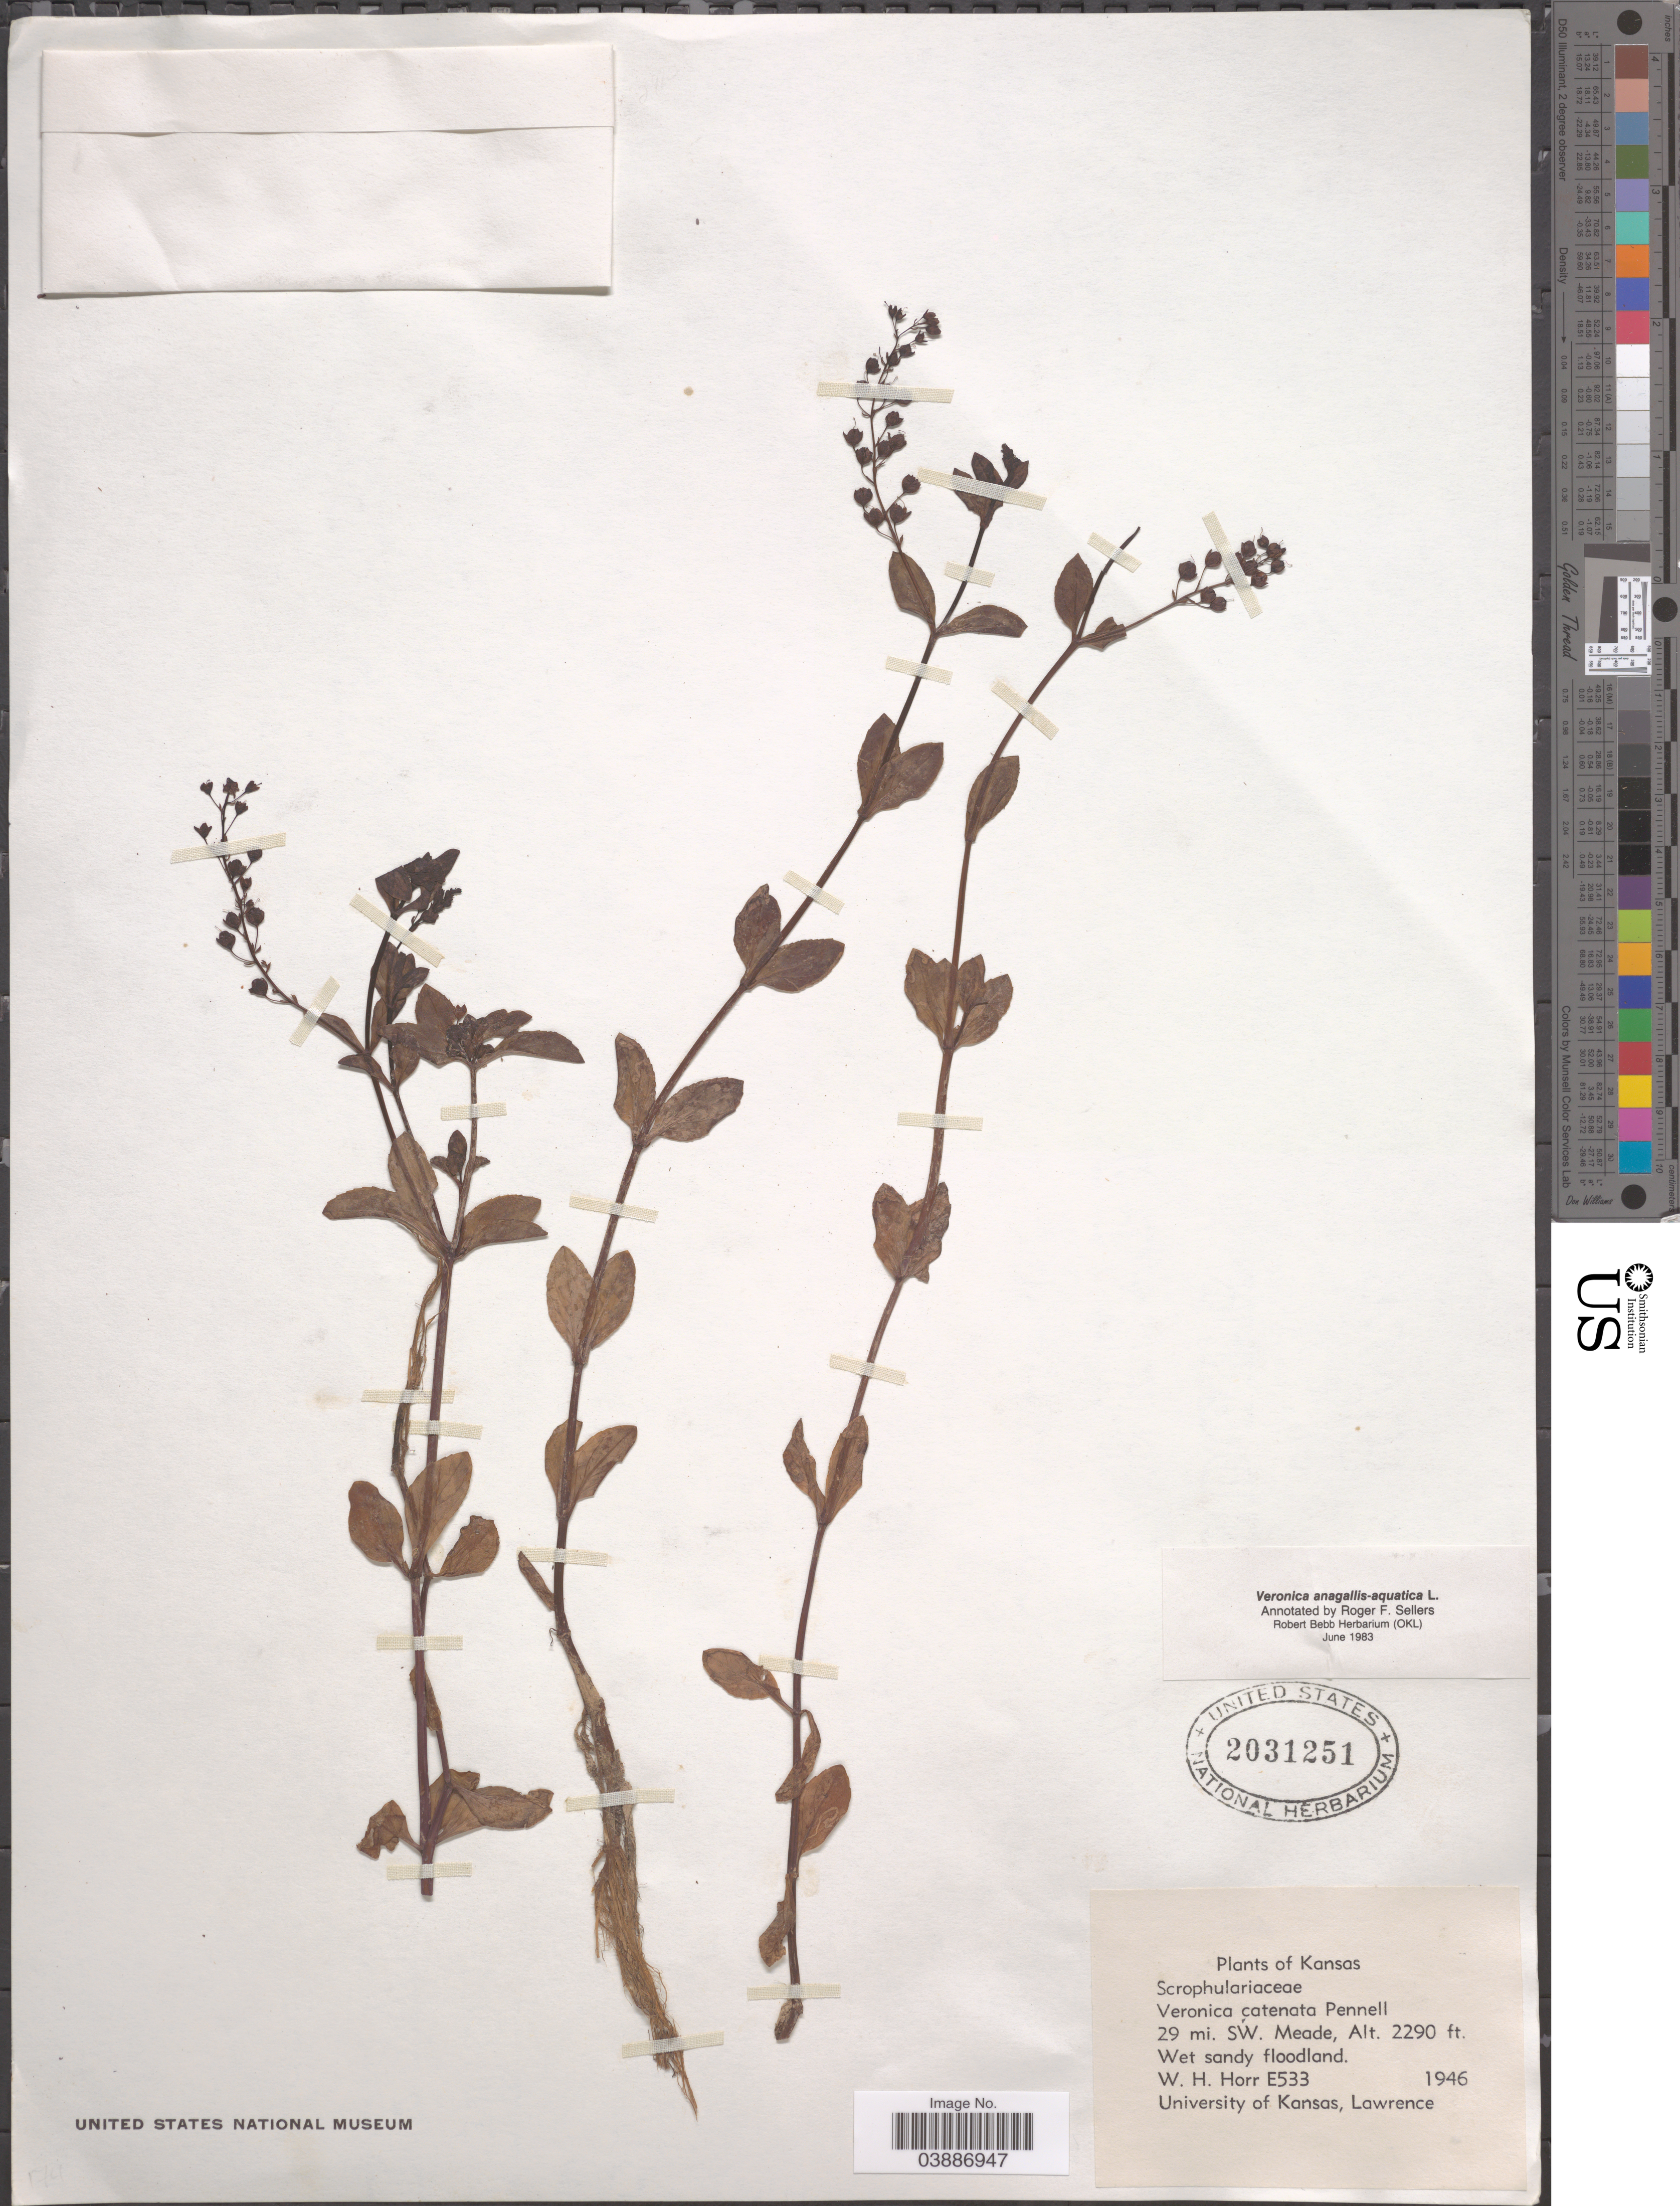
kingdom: Plantae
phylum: Tracheophyta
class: Magnoliopsida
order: Lamiales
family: Plantaginaceae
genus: Veronica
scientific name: Veronica anagallis-aquatica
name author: L.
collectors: W. H. Horr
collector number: E533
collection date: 1946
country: United States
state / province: Kansas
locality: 29 mi. SW. Meade.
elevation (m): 698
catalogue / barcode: US 2031251